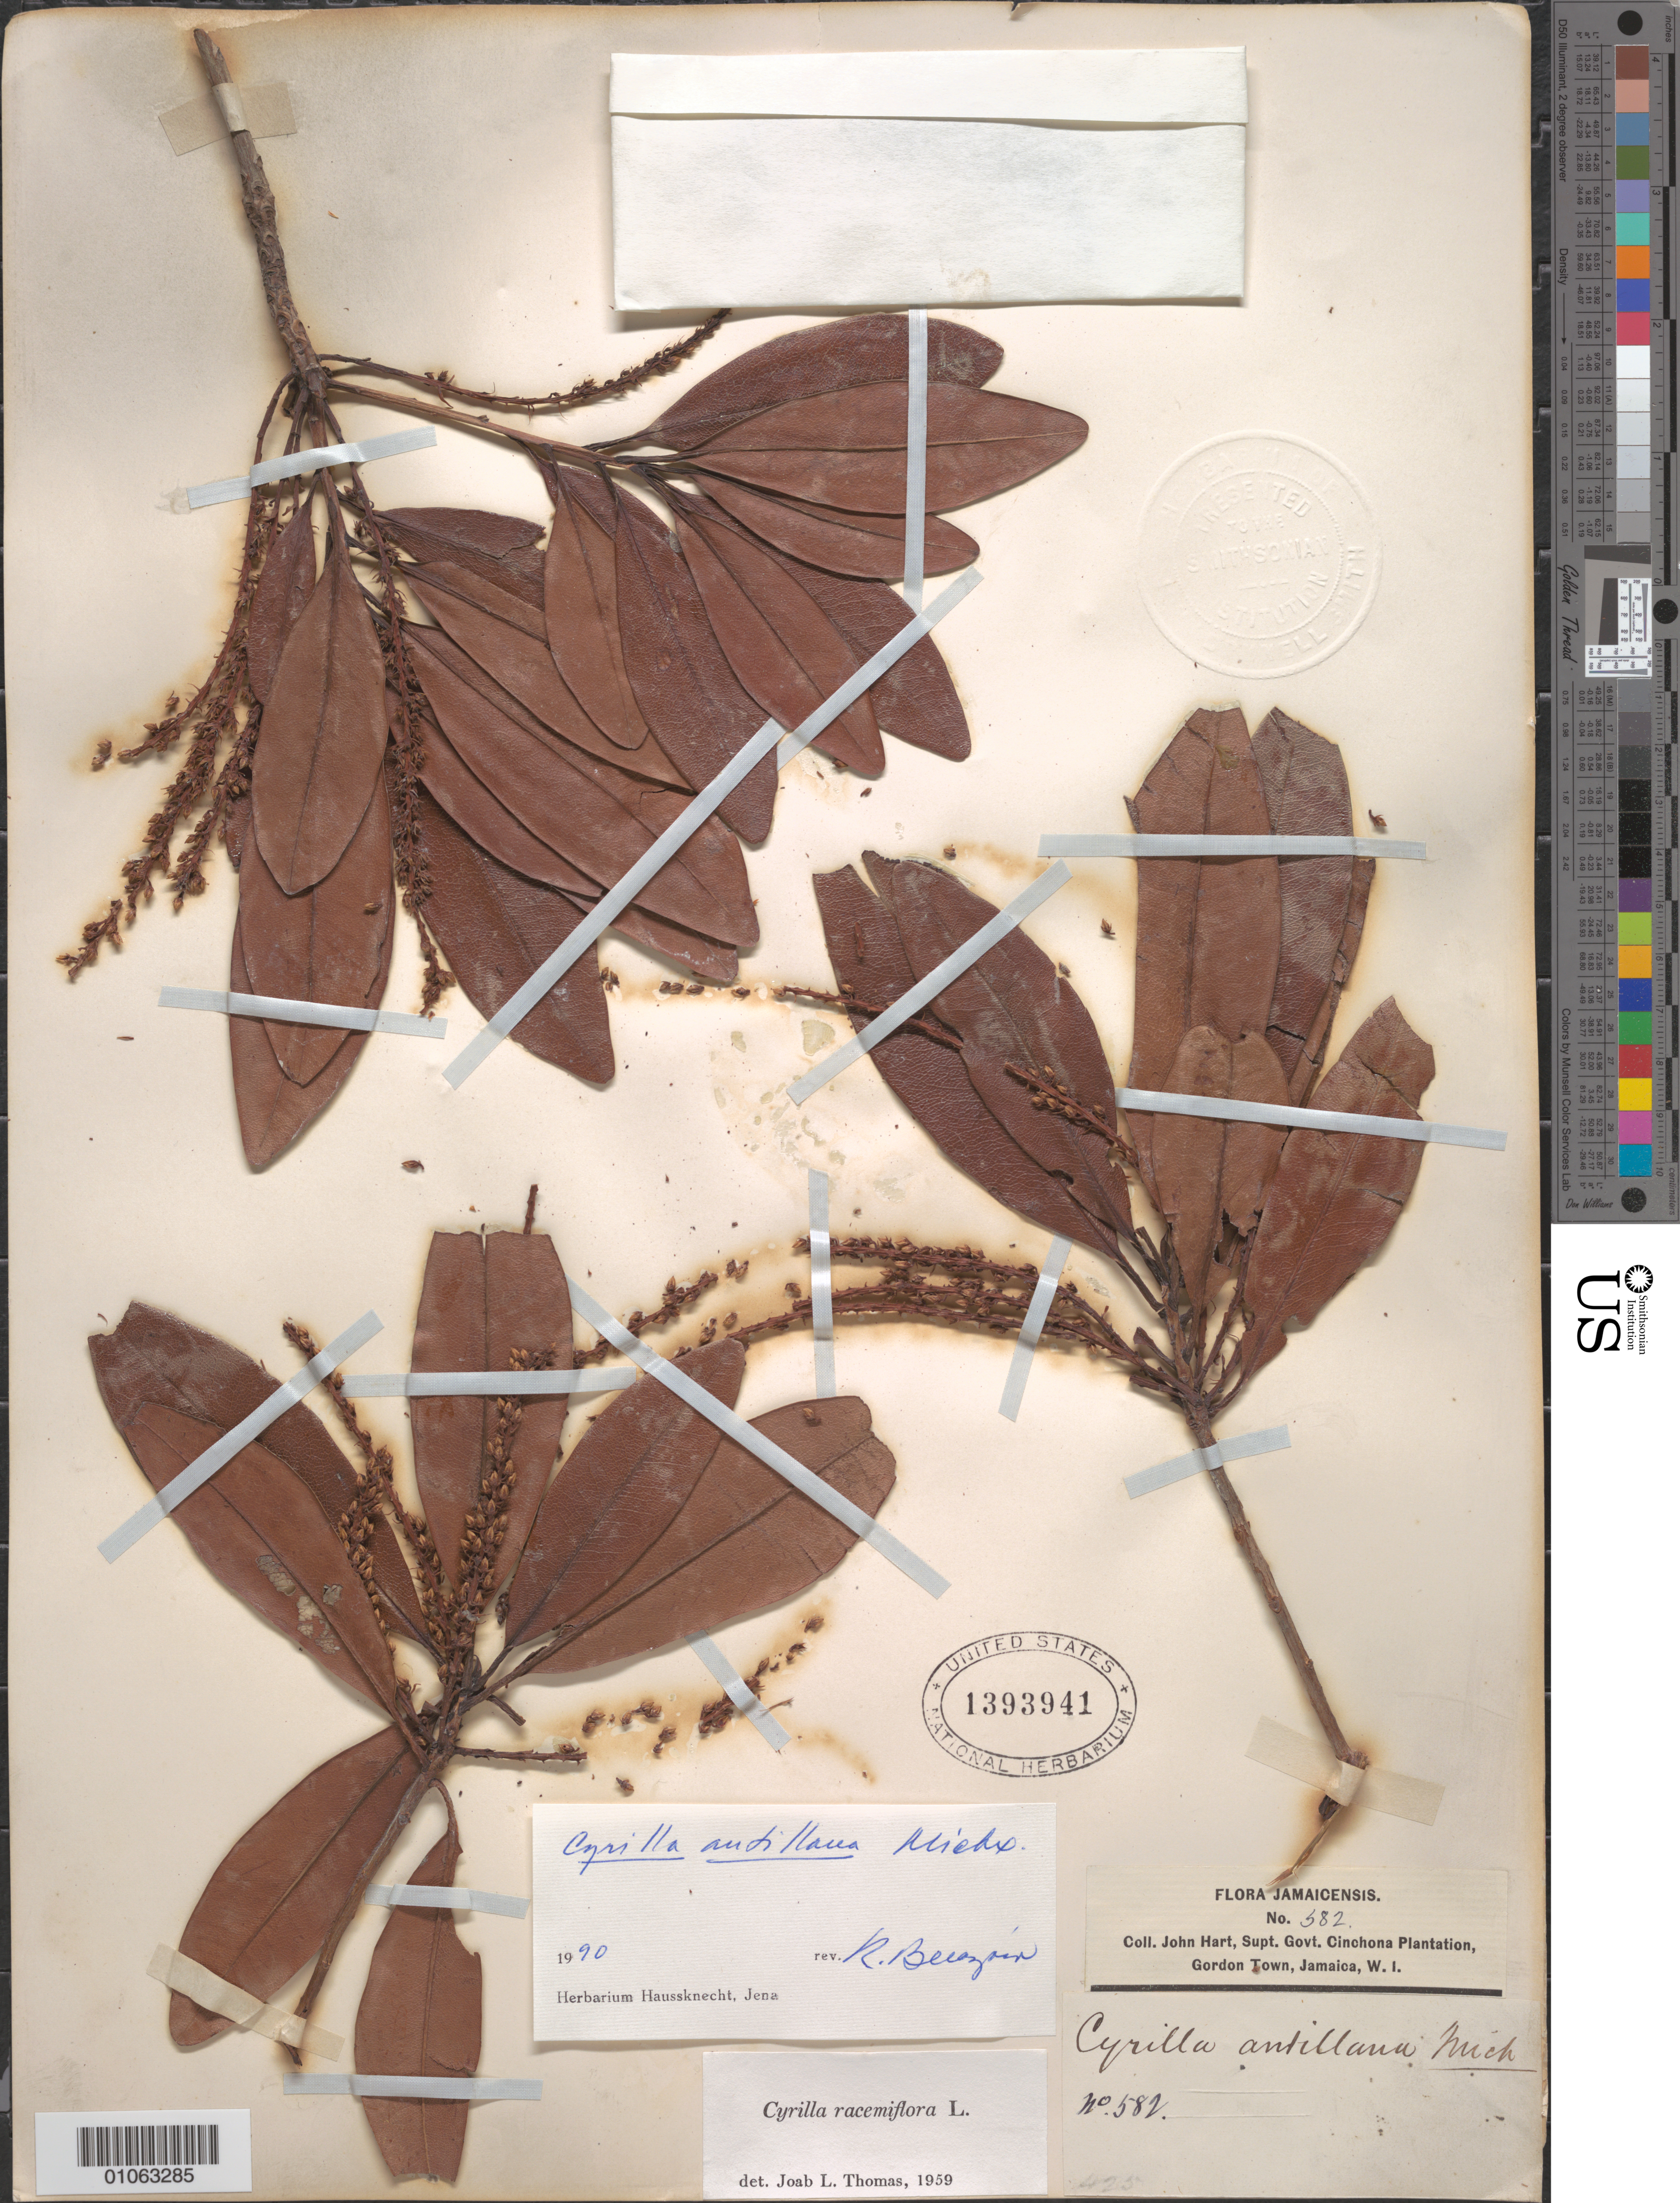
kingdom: Plantae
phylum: Tracheophyta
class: Magnoliopsida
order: Ericales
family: Cyrillaceae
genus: Cyrilla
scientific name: Cyrilla antillana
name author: Michx.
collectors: J. Hart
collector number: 582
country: Jamaica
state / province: Kingston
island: Jamaica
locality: Gordon Town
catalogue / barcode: US 1393941